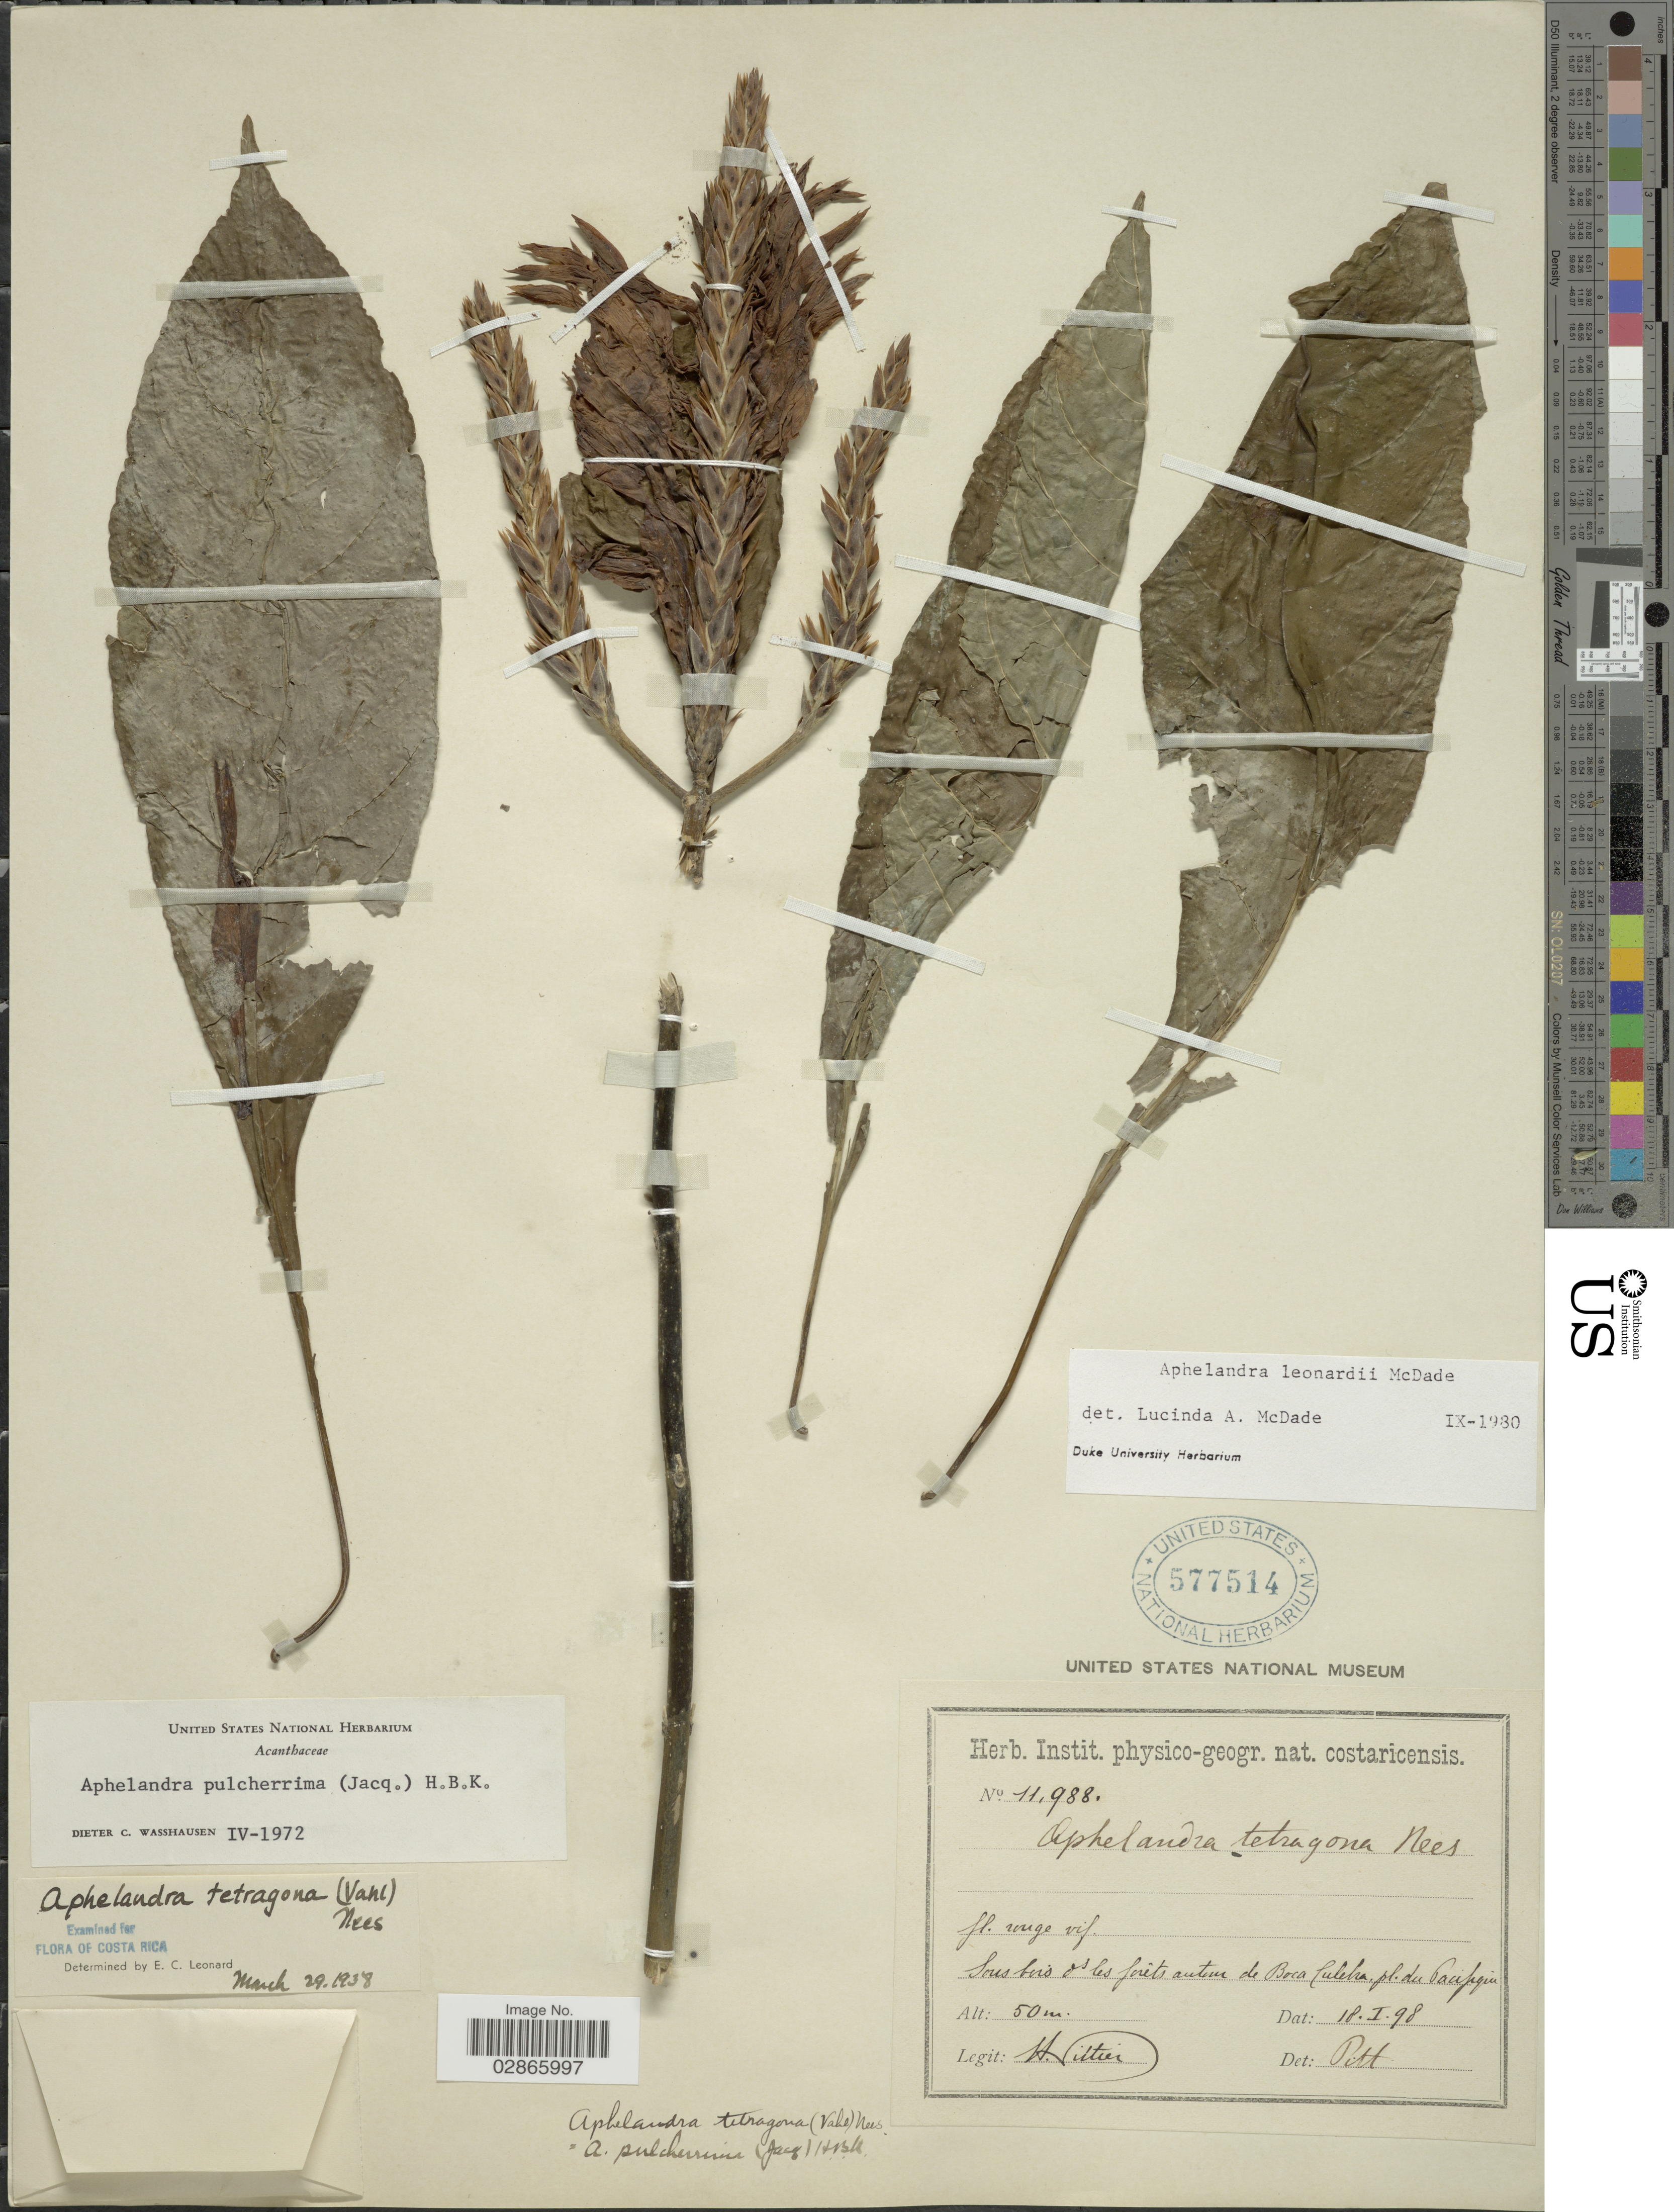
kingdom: Plantae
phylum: Tracheophyta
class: Magnoliopsida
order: Lamiales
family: Acanthaceae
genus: Aphelandra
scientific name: Aphelandra leonardii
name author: McDade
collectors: H. F. Pittier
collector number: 11988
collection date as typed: Transcribed d/m/y: 18/1/98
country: Costa Rica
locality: Sous bois ds les forêts autom de Boca Culebra. pl. du Pacifique.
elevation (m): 50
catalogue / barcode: US 577514